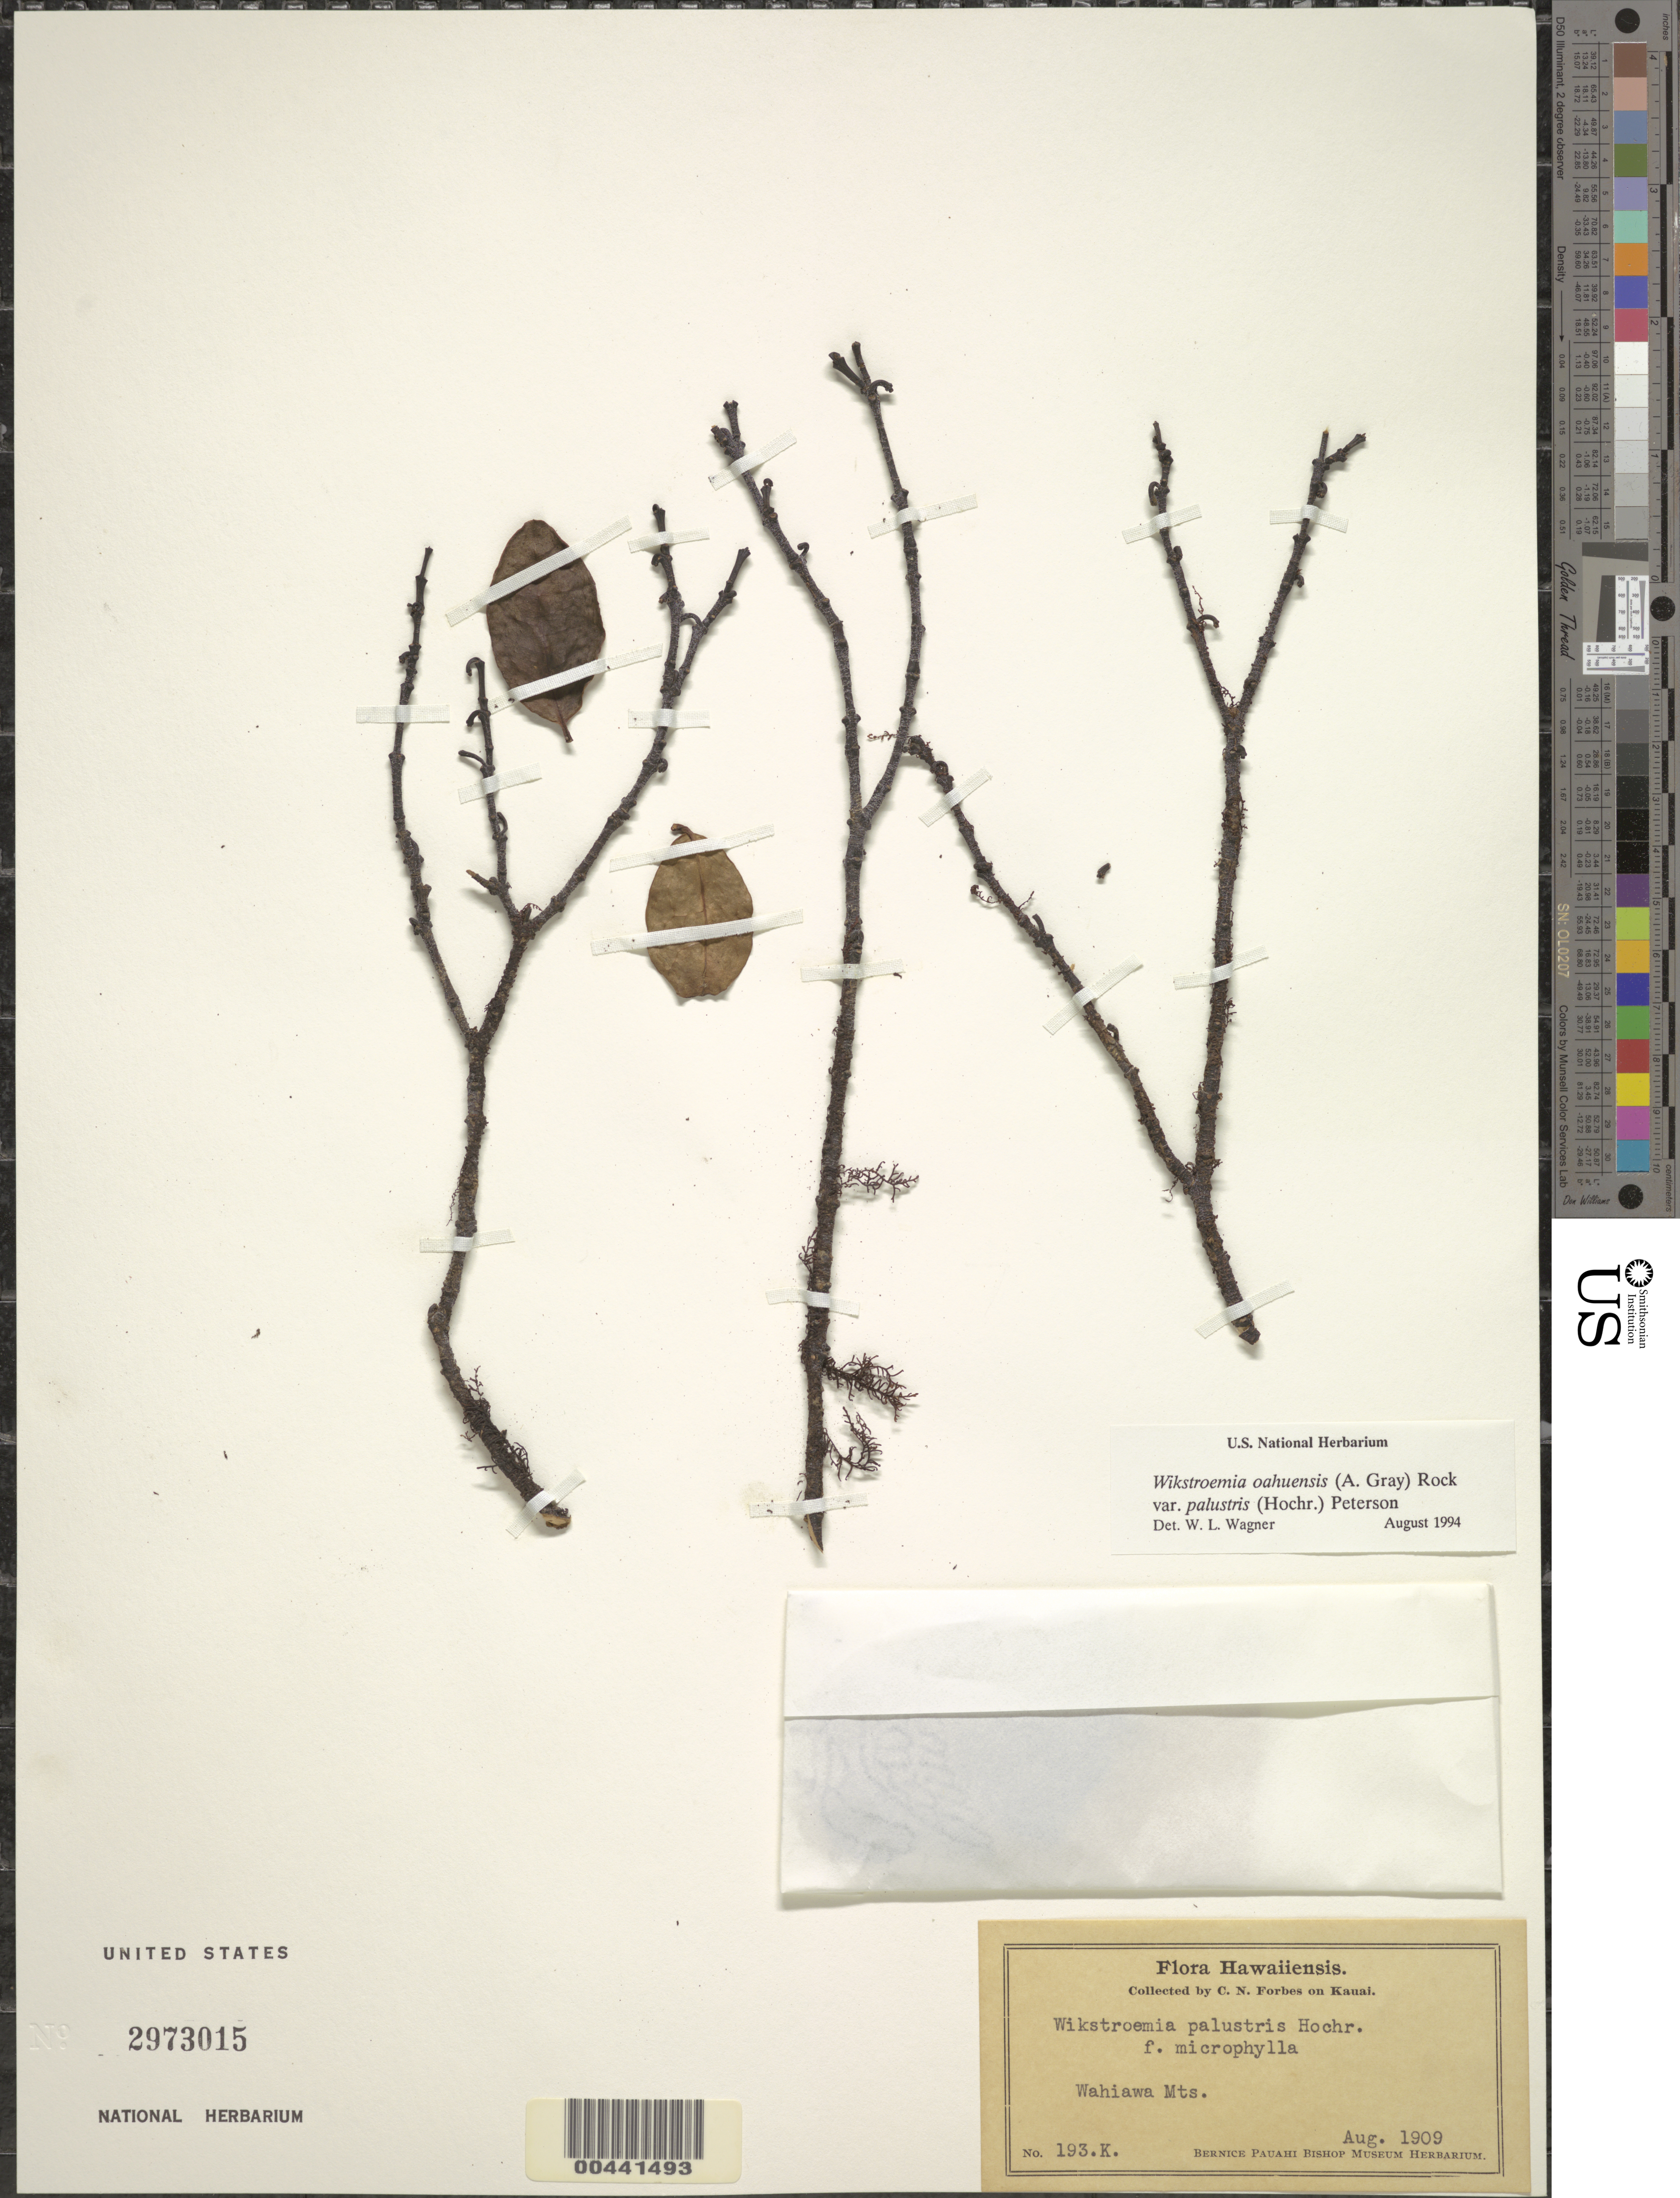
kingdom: Plantae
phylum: Tracheophyta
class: Magnoliopsida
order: Malvales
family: Thymelaeaceae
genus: Wikstroemia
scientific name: Wikstroemia oahuensis var. palustris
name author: (Hochr.) B. Peterson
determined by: Wagner, W. L., (BOT), Smithsonian Institution - National Museum of Natural History (UNITED STATES)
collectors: C. N. Forbes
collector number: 193.K.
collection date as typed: Aug 1909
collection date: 1909-08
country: United States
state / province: Hawaii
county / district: Kauai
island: Kaua'i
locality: Wahiawa Mts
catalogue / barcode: US 2973015